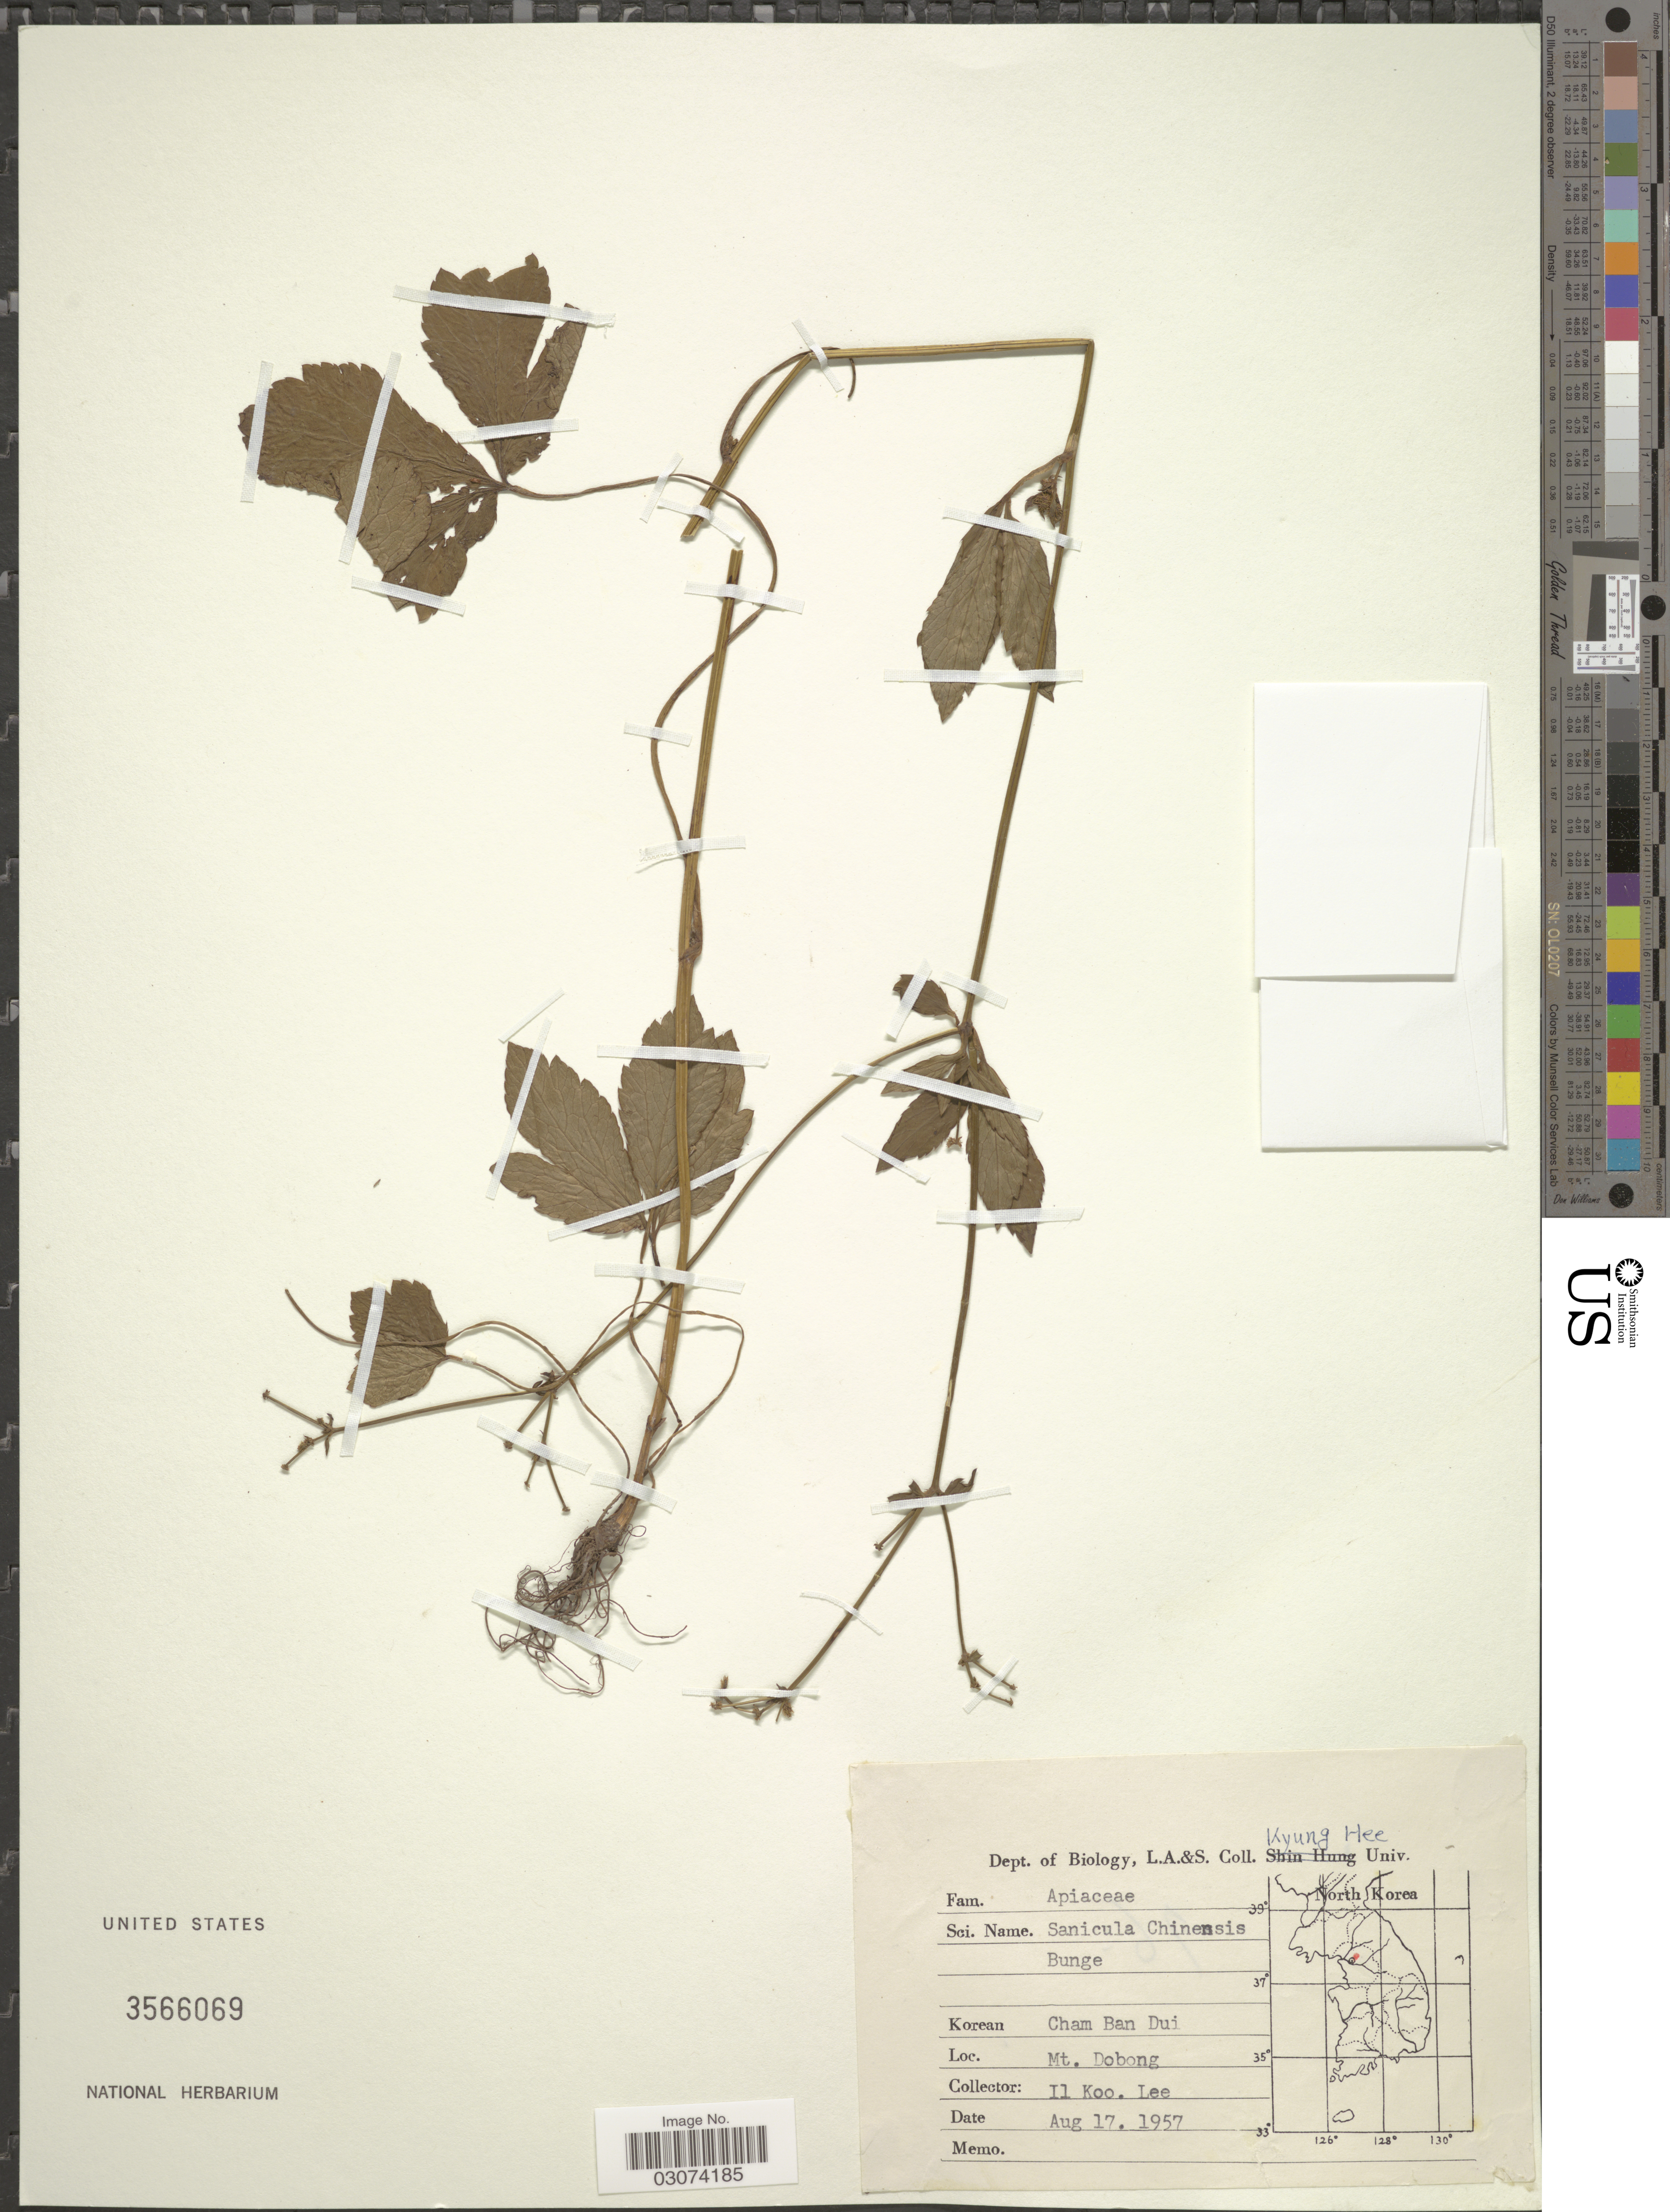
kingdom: Plantae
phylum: Tracheophyta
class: Magnoliopsida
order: Apiales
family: Apiaceae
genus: Sanicula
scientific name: Sanicula chinensis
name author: Bunge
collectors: I. K. Lee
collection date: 1957-08-17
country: South Korea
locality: Mt. Dobong.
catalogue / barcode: US 3566069